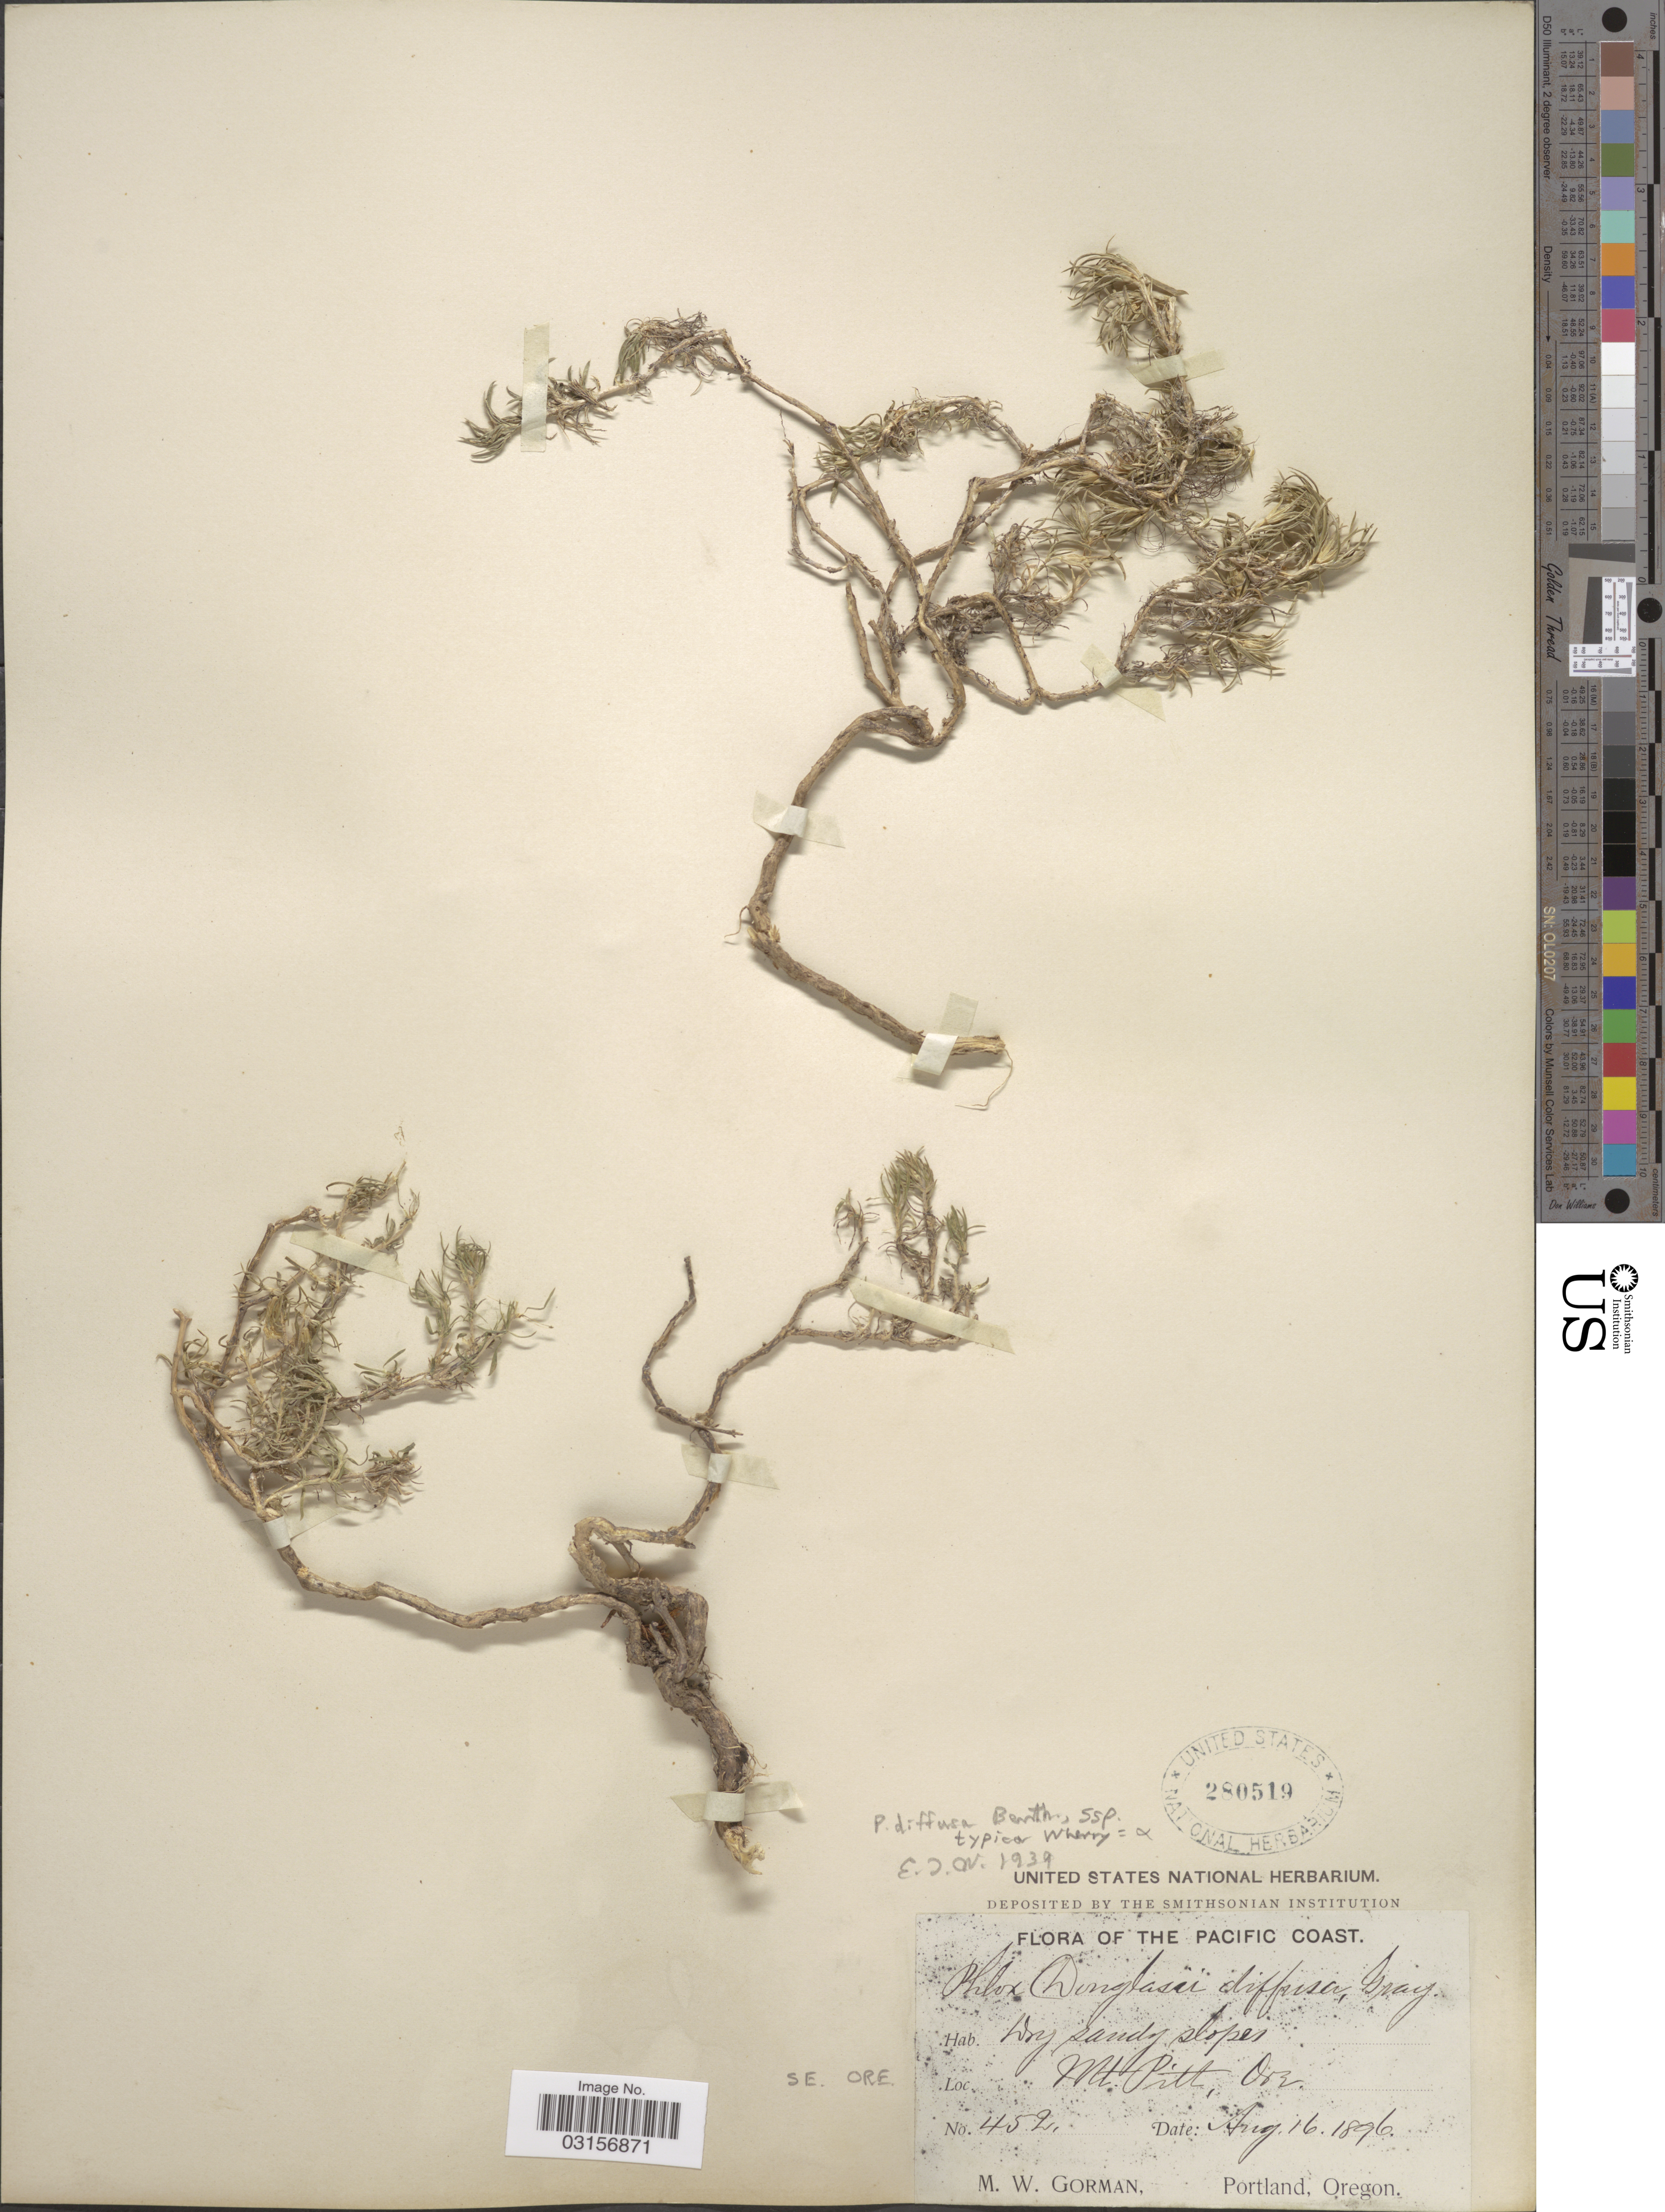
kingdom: Plantae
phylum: Tracheophyta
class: Magnoliopsida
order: Ericales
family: Polemoniaceae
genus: Phlox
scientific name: Phlox diffusa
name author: Benth.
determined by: Mayfield, M. H.; Ferguson, C. J.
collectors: M. W. Gorman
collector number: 452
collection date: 1896-08-16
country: United States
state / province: Oregon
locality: Dry sandy slopes, Mt. Pitt, Ore.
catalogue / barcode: US 280519